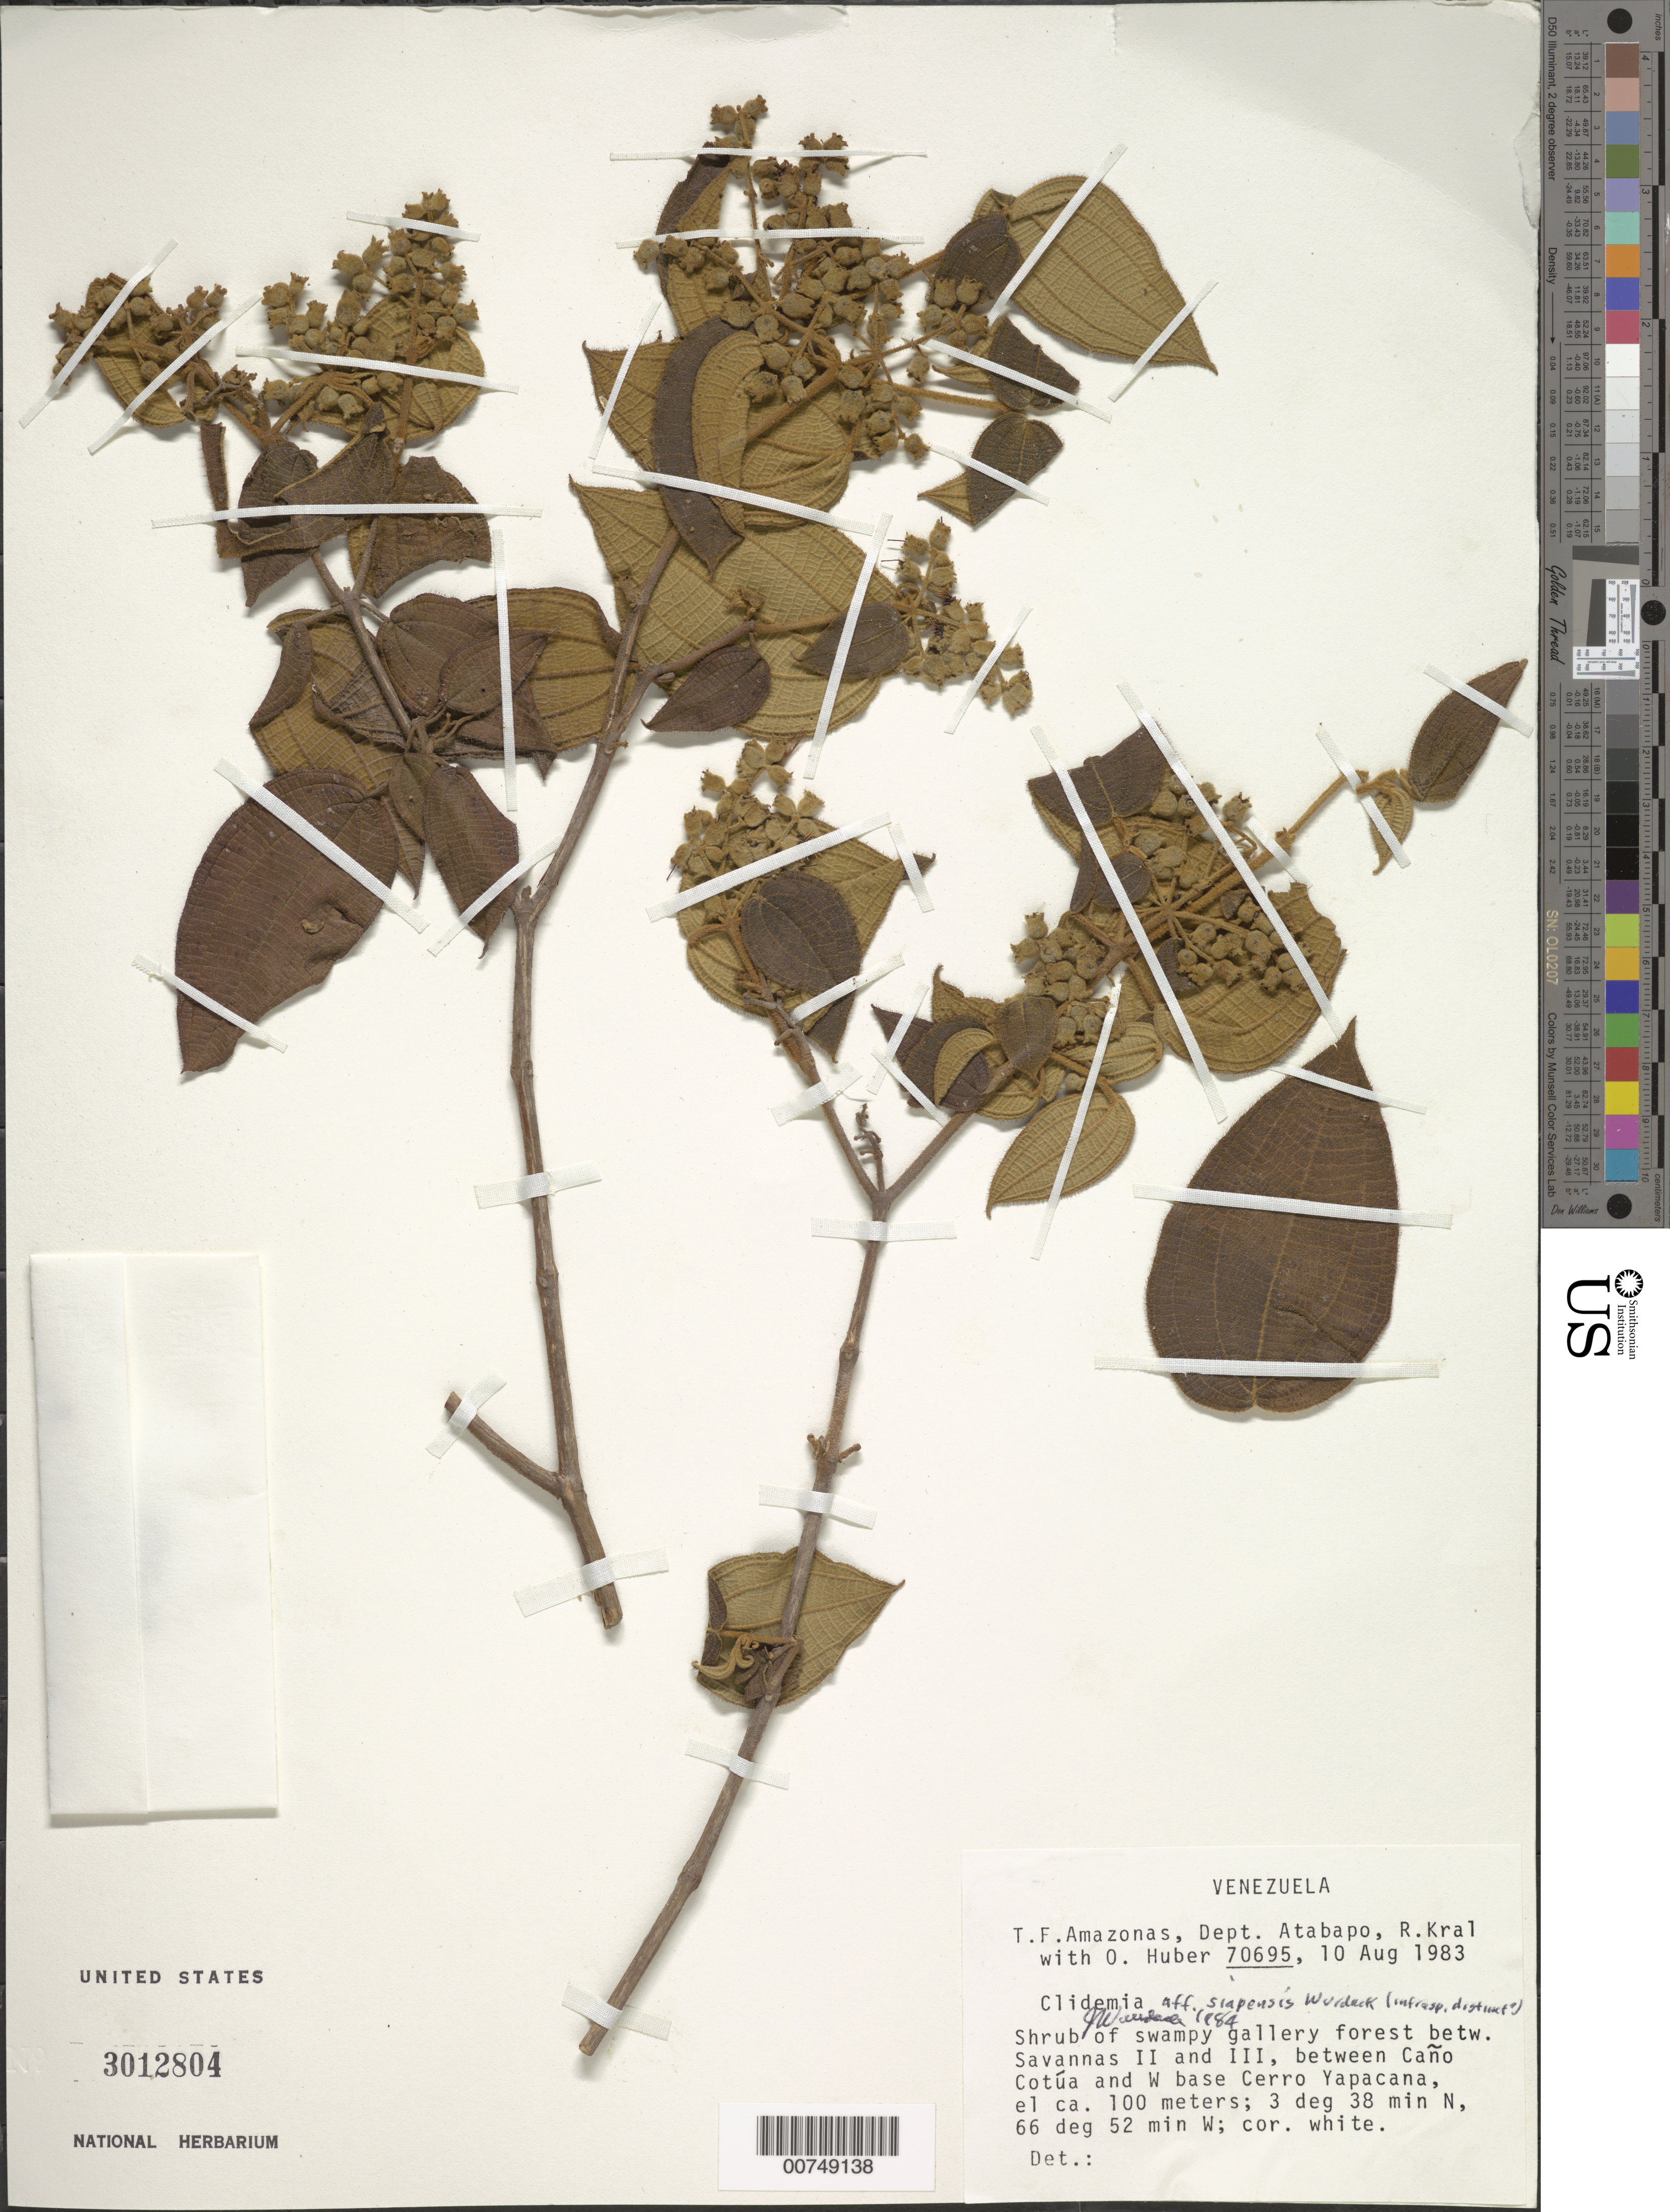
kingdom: Plantae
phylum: Tracheophyta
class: Magnoliopsida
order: Myrtales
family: Melastomataceae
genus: Clidemia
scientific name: Clidemia siapensis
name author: Wurdack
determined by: Wurdack, John J., (US), US (UNITED STATES)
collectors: R. Kral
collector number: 70695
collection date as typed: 10-Aug-83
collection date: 1983-08-10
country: Venezuela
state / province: Amazonas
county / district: Atabapo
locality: Cerro Yapacána, below W base, between Savanna II and Savanna III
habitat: Swampy gallery forest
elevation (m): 100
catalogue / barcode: US 3012804